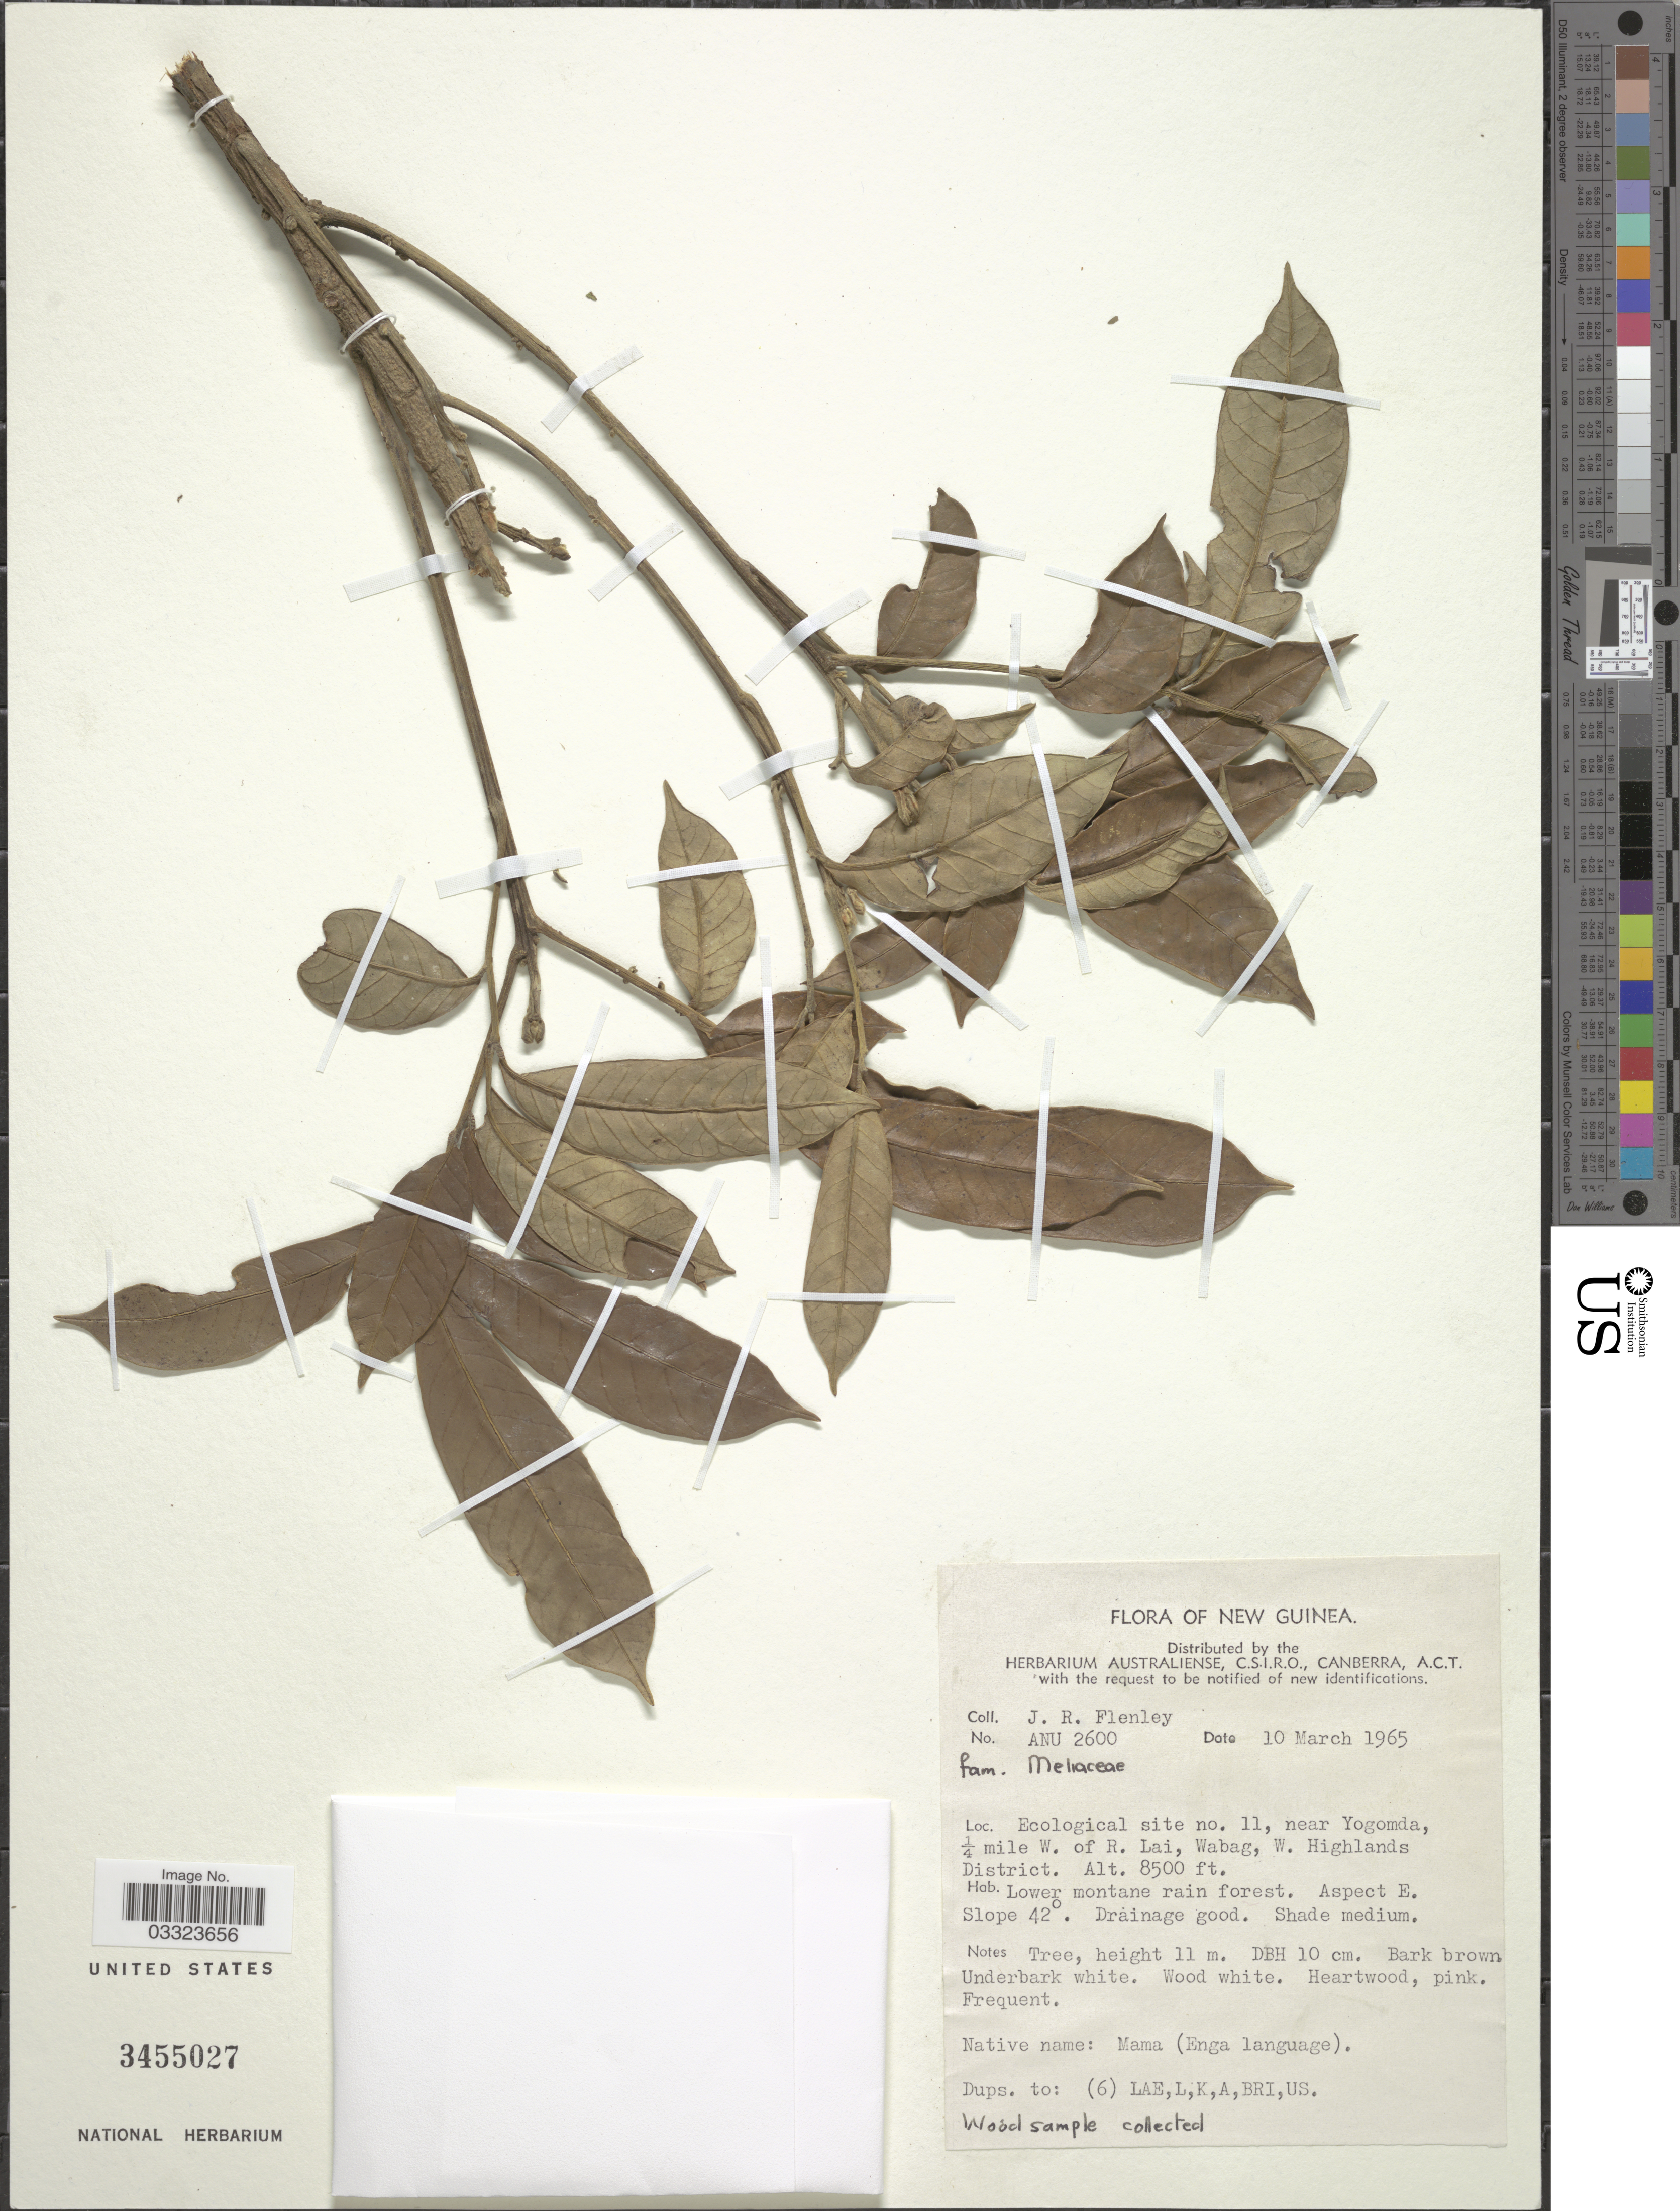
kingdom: Plantae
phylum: Tracheophyta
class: Magnoliopsida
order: Sapindales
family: Meliaceae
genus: Didymocheton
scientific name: Didymocheton setosus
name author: (Span.) Mabb. & Holzmeyer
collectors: J. Flenley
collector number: ANU 2600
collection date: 1965-03-10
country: Papua New Guinea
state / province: Western Highlands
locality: New Guinea. Ecological site no. 11, near Yogomda, ¼ mile W. of R. Lai, Wabag, W. Highlands District.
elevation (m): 2591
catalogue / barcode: US 3455027